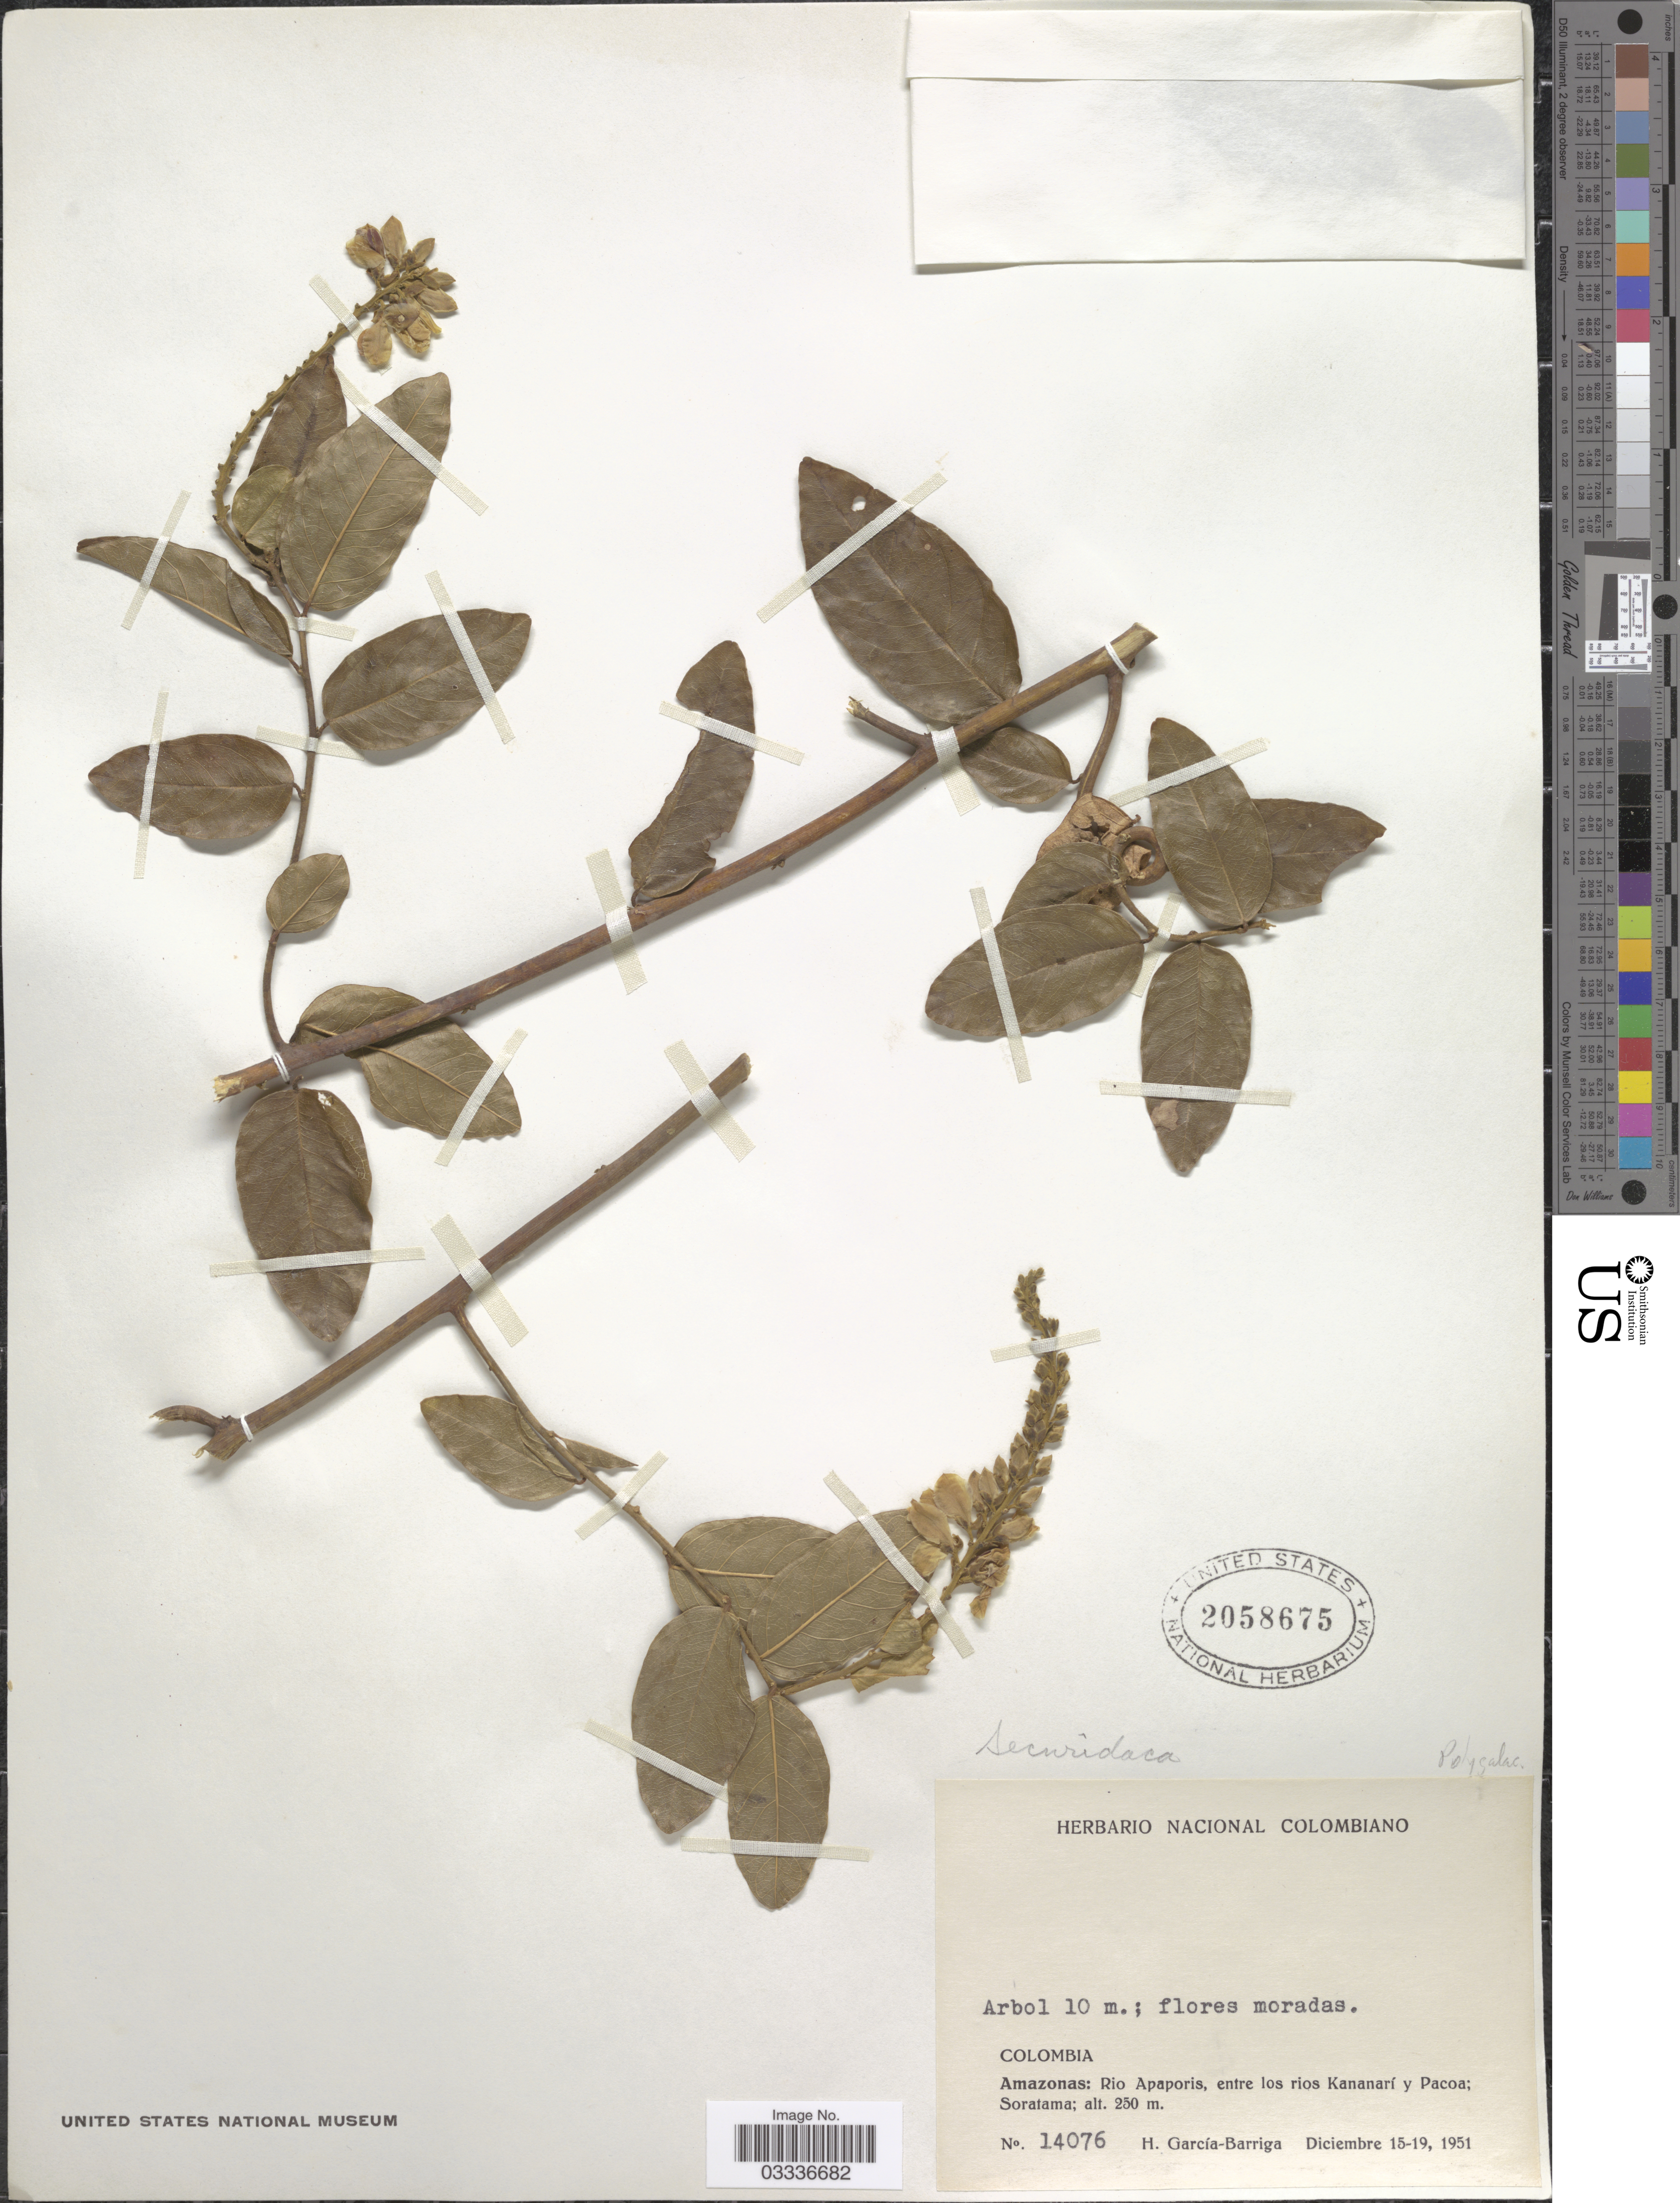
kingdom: Plantae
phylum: Tracheophyta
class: Magnoliopsida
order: Fabales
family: Polygalaceae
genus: Securidaca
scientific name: Securidaca sp.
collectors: H. García Barriga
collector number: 14076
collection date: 1951-12-15/1951-12-19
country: Colombia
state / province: Amazônas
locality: Rio Apaporis, entre los rios Kananarí y Pacoa; Soratama.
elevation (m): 250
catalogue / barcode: US 2058675